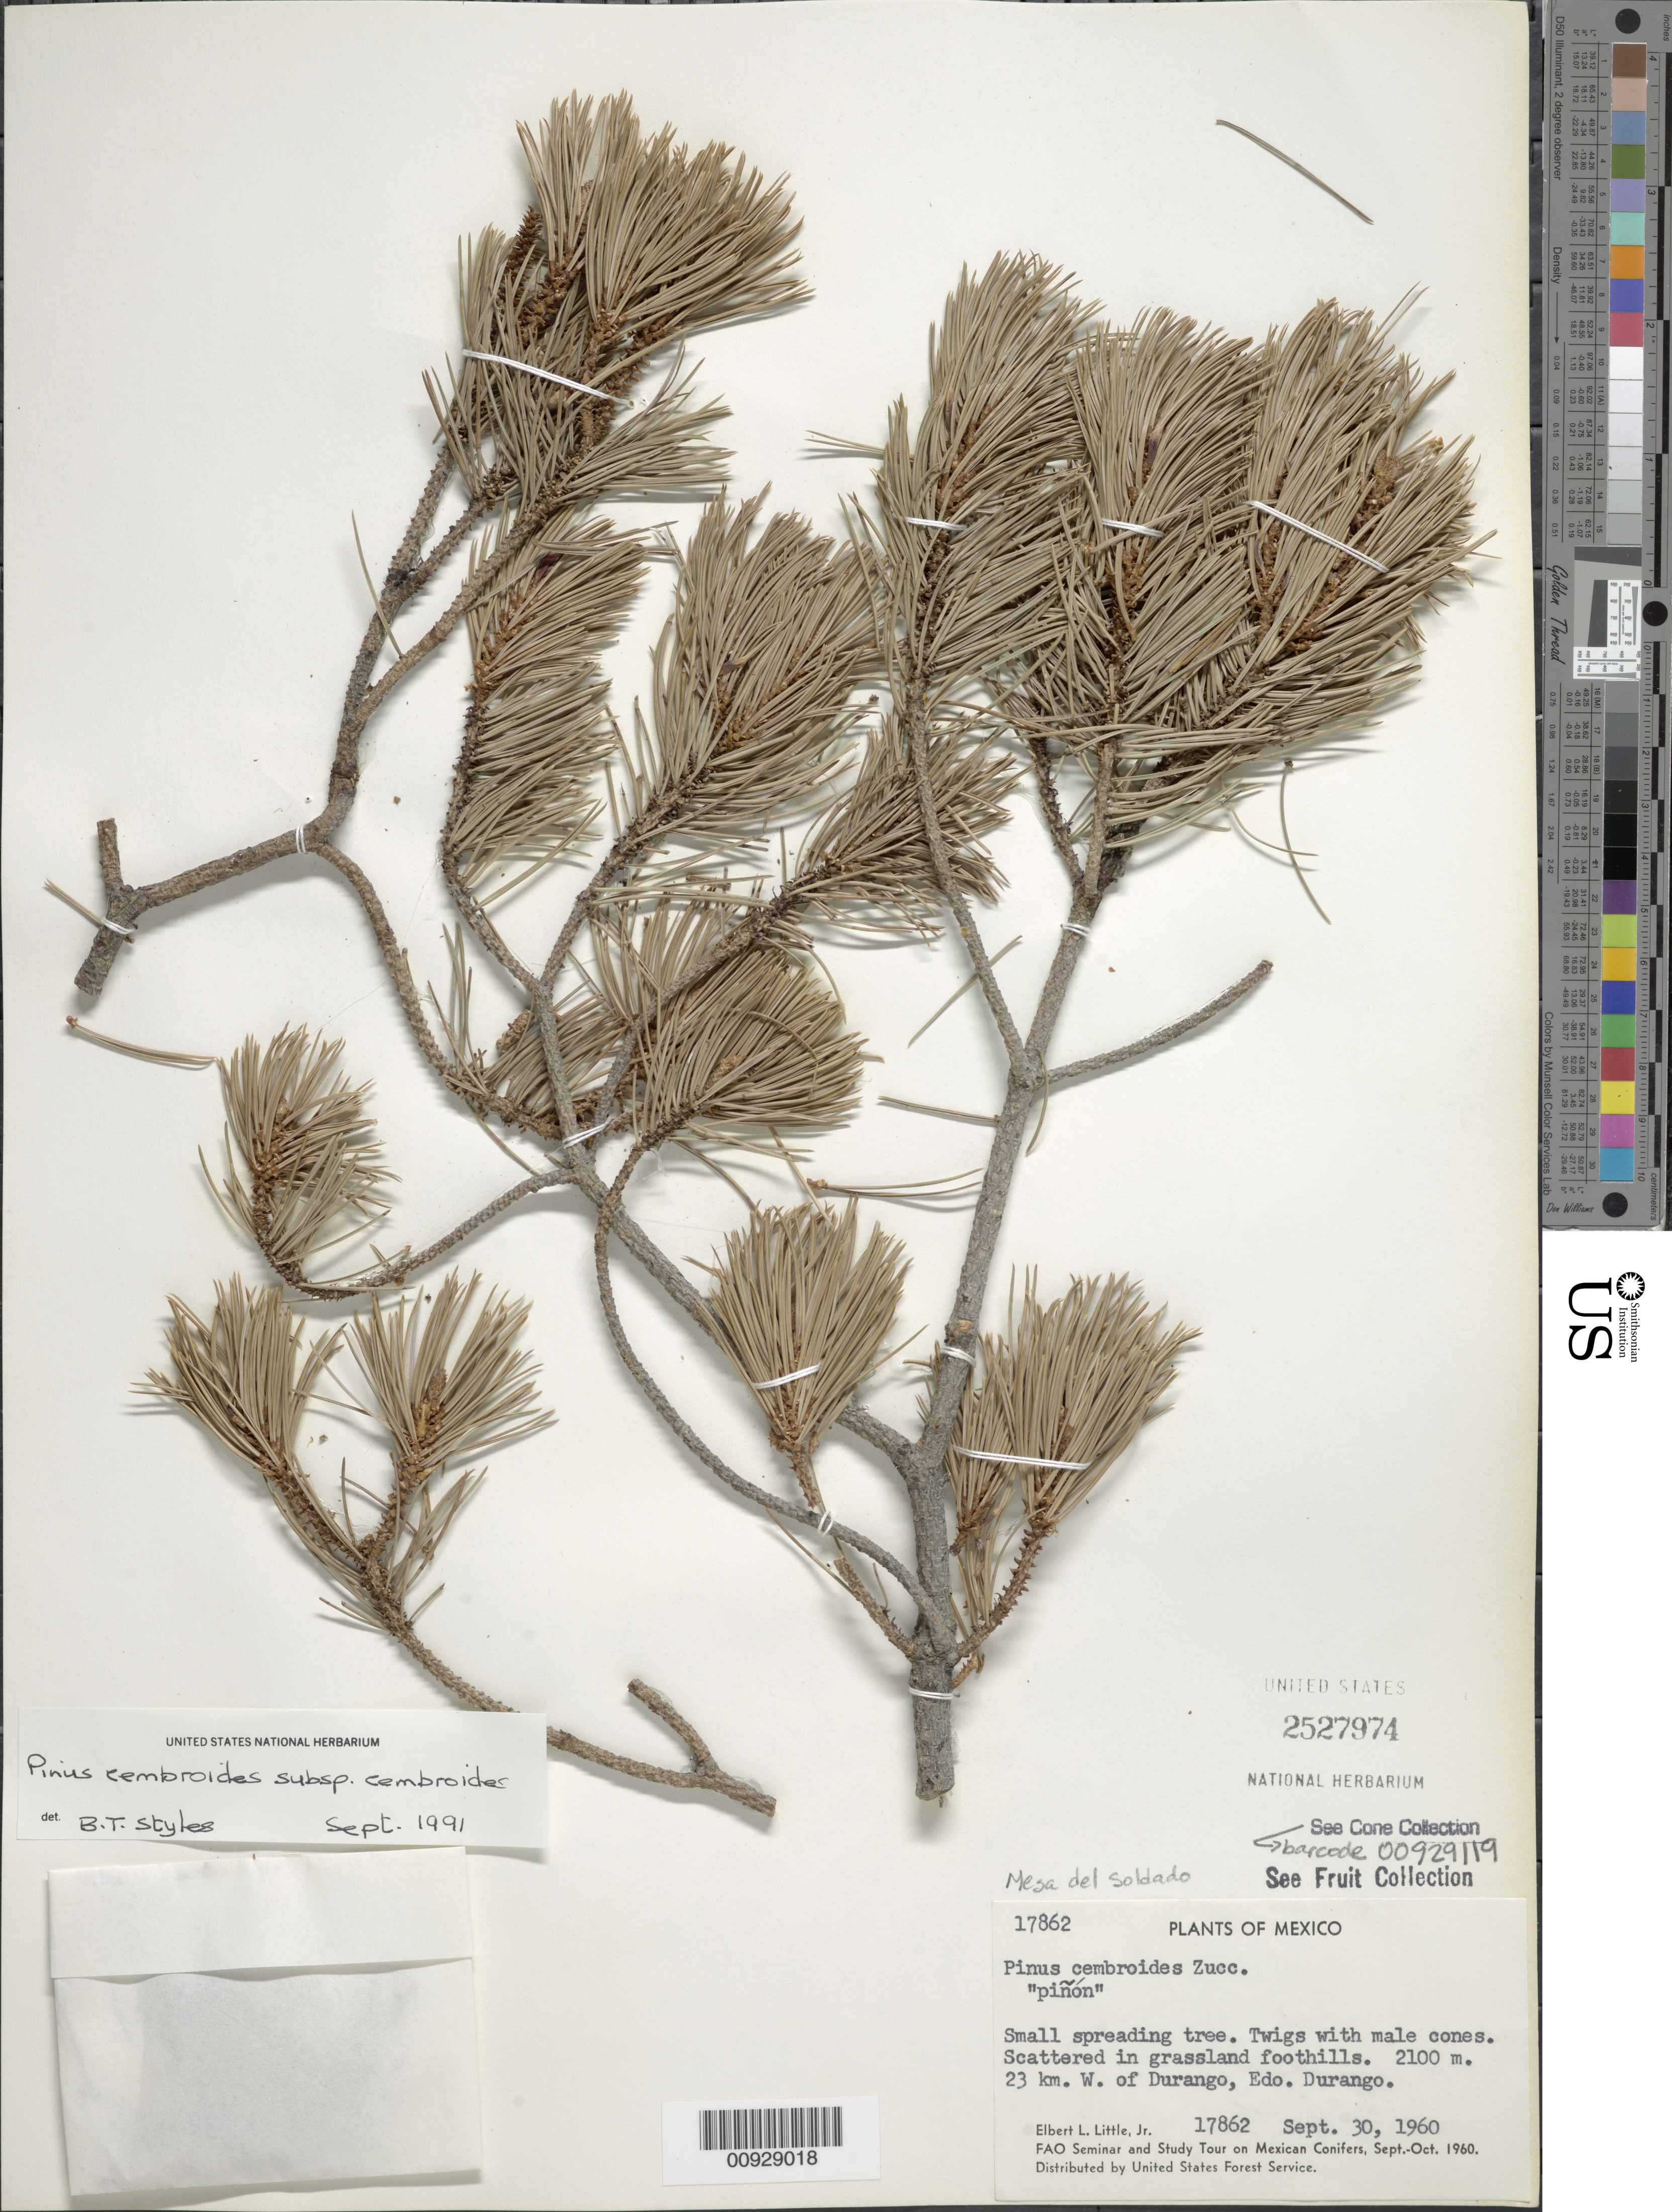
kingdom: Plantae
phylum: Tracheophyta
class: Pinopsida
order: Pinales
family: Pinaceae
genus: Pinus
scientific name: Pinus cembroides subsp. cembroides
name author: Zucc.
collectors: E. L. Little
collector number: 17862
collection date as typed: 30 Sep 1960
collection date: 1960-09-30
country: Mexico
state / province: Durango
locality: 23 km. W of Durango, Edo. Durango.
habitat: In grassland foothills.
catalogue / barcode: US 2527974